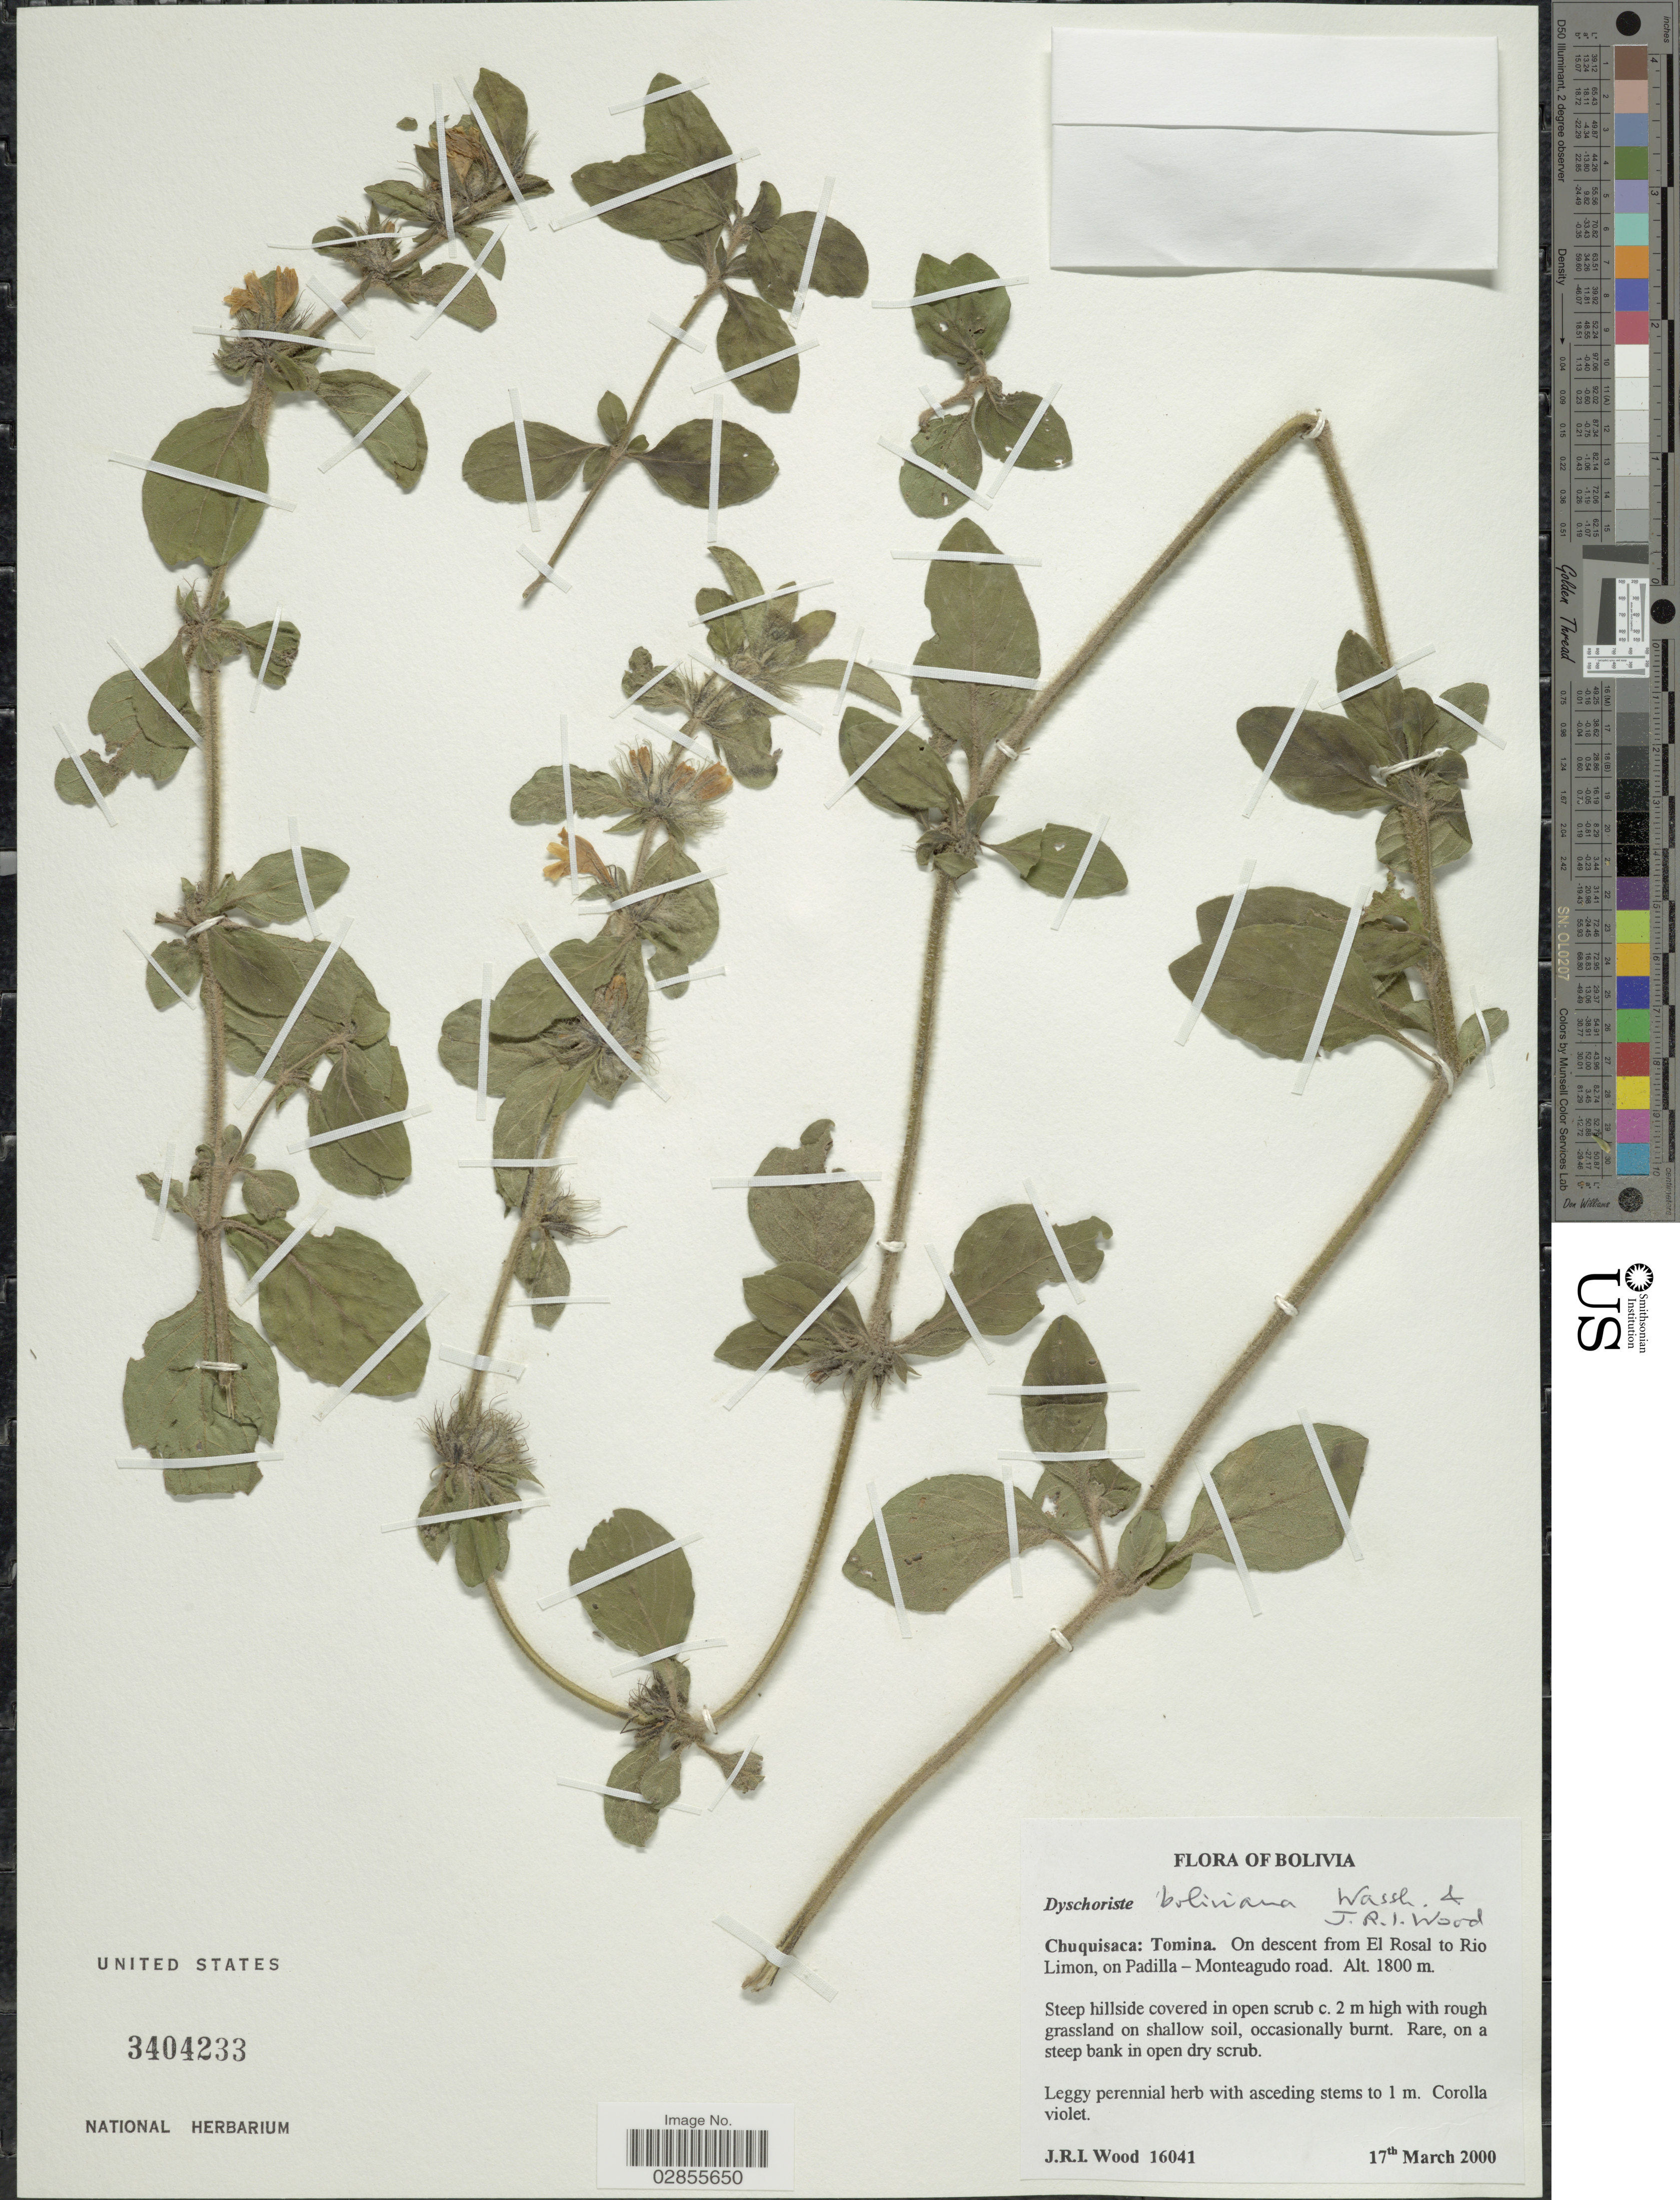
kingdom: Plantae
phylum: Tracheophyta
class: Magnoliopsida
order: Lamiales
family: Acanthaceae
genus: Dyschoriste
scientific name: Dyschoriste boliviana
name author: Wassh. & J.R.I. Wood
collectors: J. R. I. Wood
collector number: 16041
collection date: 2000-03-17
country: Bolivia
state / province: Chuquisaca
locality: Tomina. On descent from El Rosal to Rio Limon, on Padilla - Monteagudo road.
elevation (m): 1800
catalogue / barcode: US 3404233